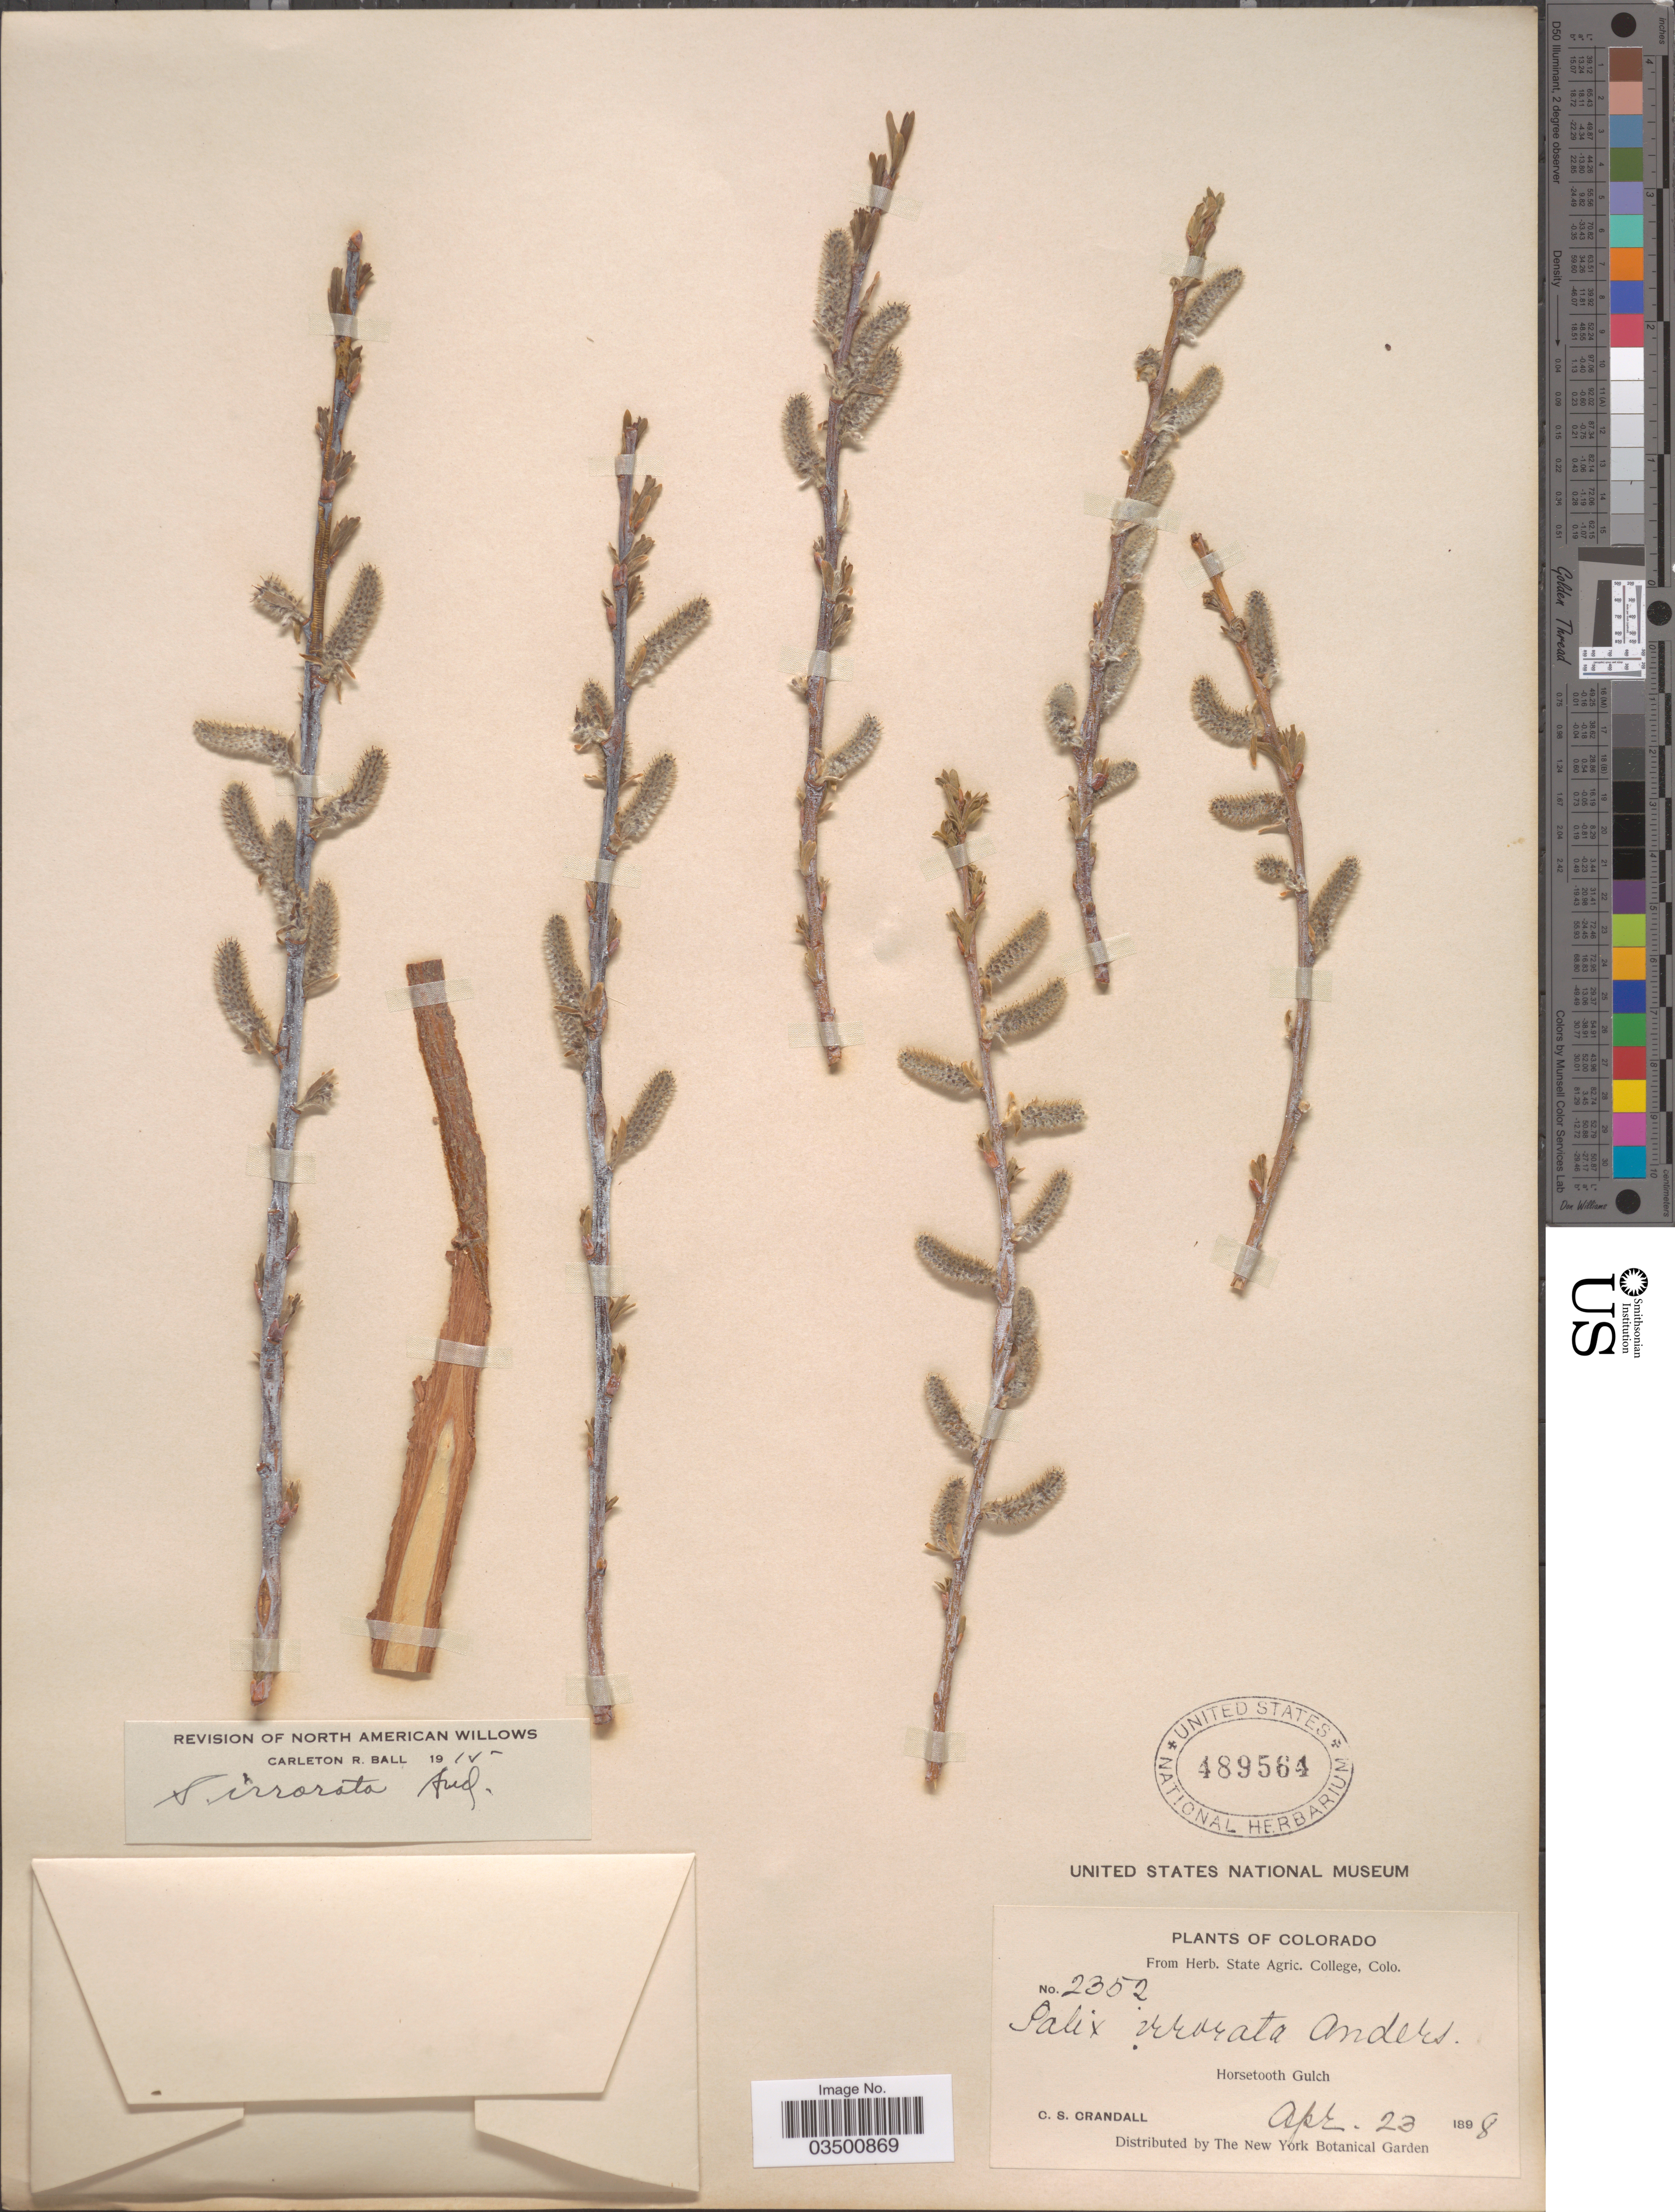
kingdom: Plantae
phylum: Tracheophyta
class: Magnoliopsida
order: Malpighiales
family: Salicaceae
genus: Salix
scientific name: Salix irrorata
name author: Andersson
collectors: C. Crandall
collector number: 2352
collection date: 1898-04-23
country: United States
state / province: Colorado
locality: Horsetooth Gulch.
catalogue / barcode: US 489564